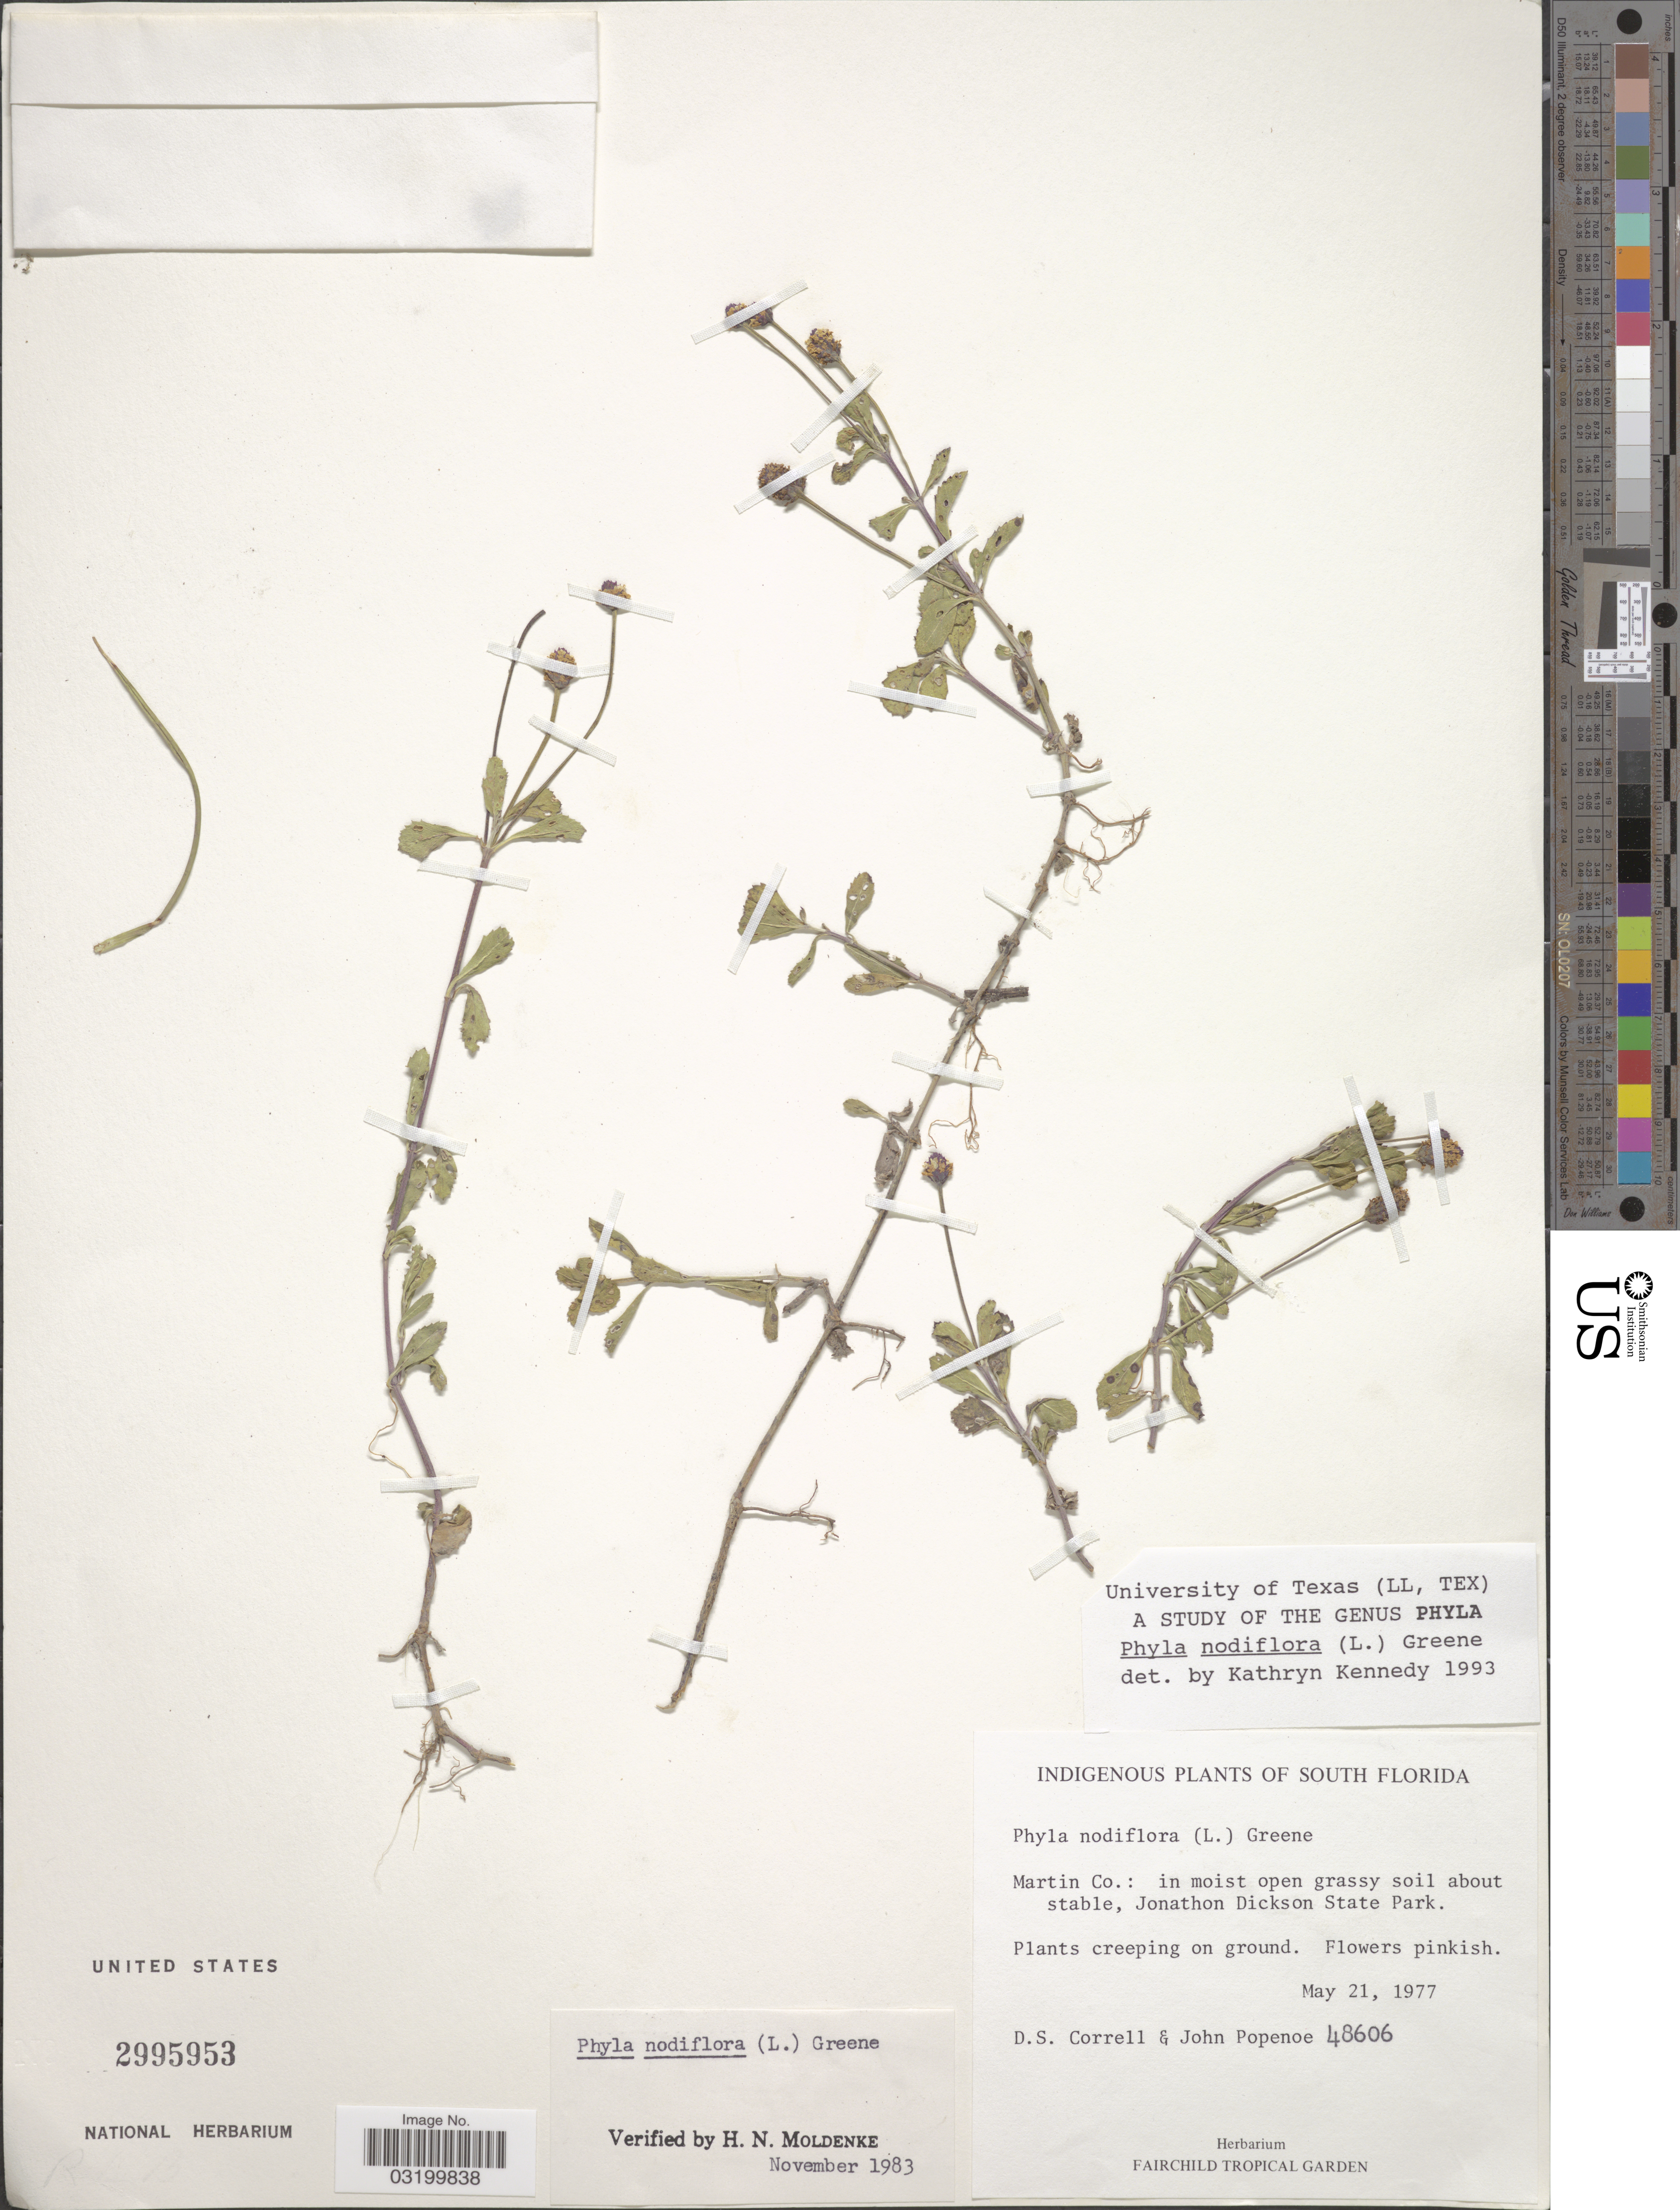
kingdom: Plantae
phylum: Tracheophyta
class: Magnoliopsida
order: Lamiales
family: Verbenaceae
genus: Phyla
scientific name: Phyla nodiflora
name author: (L.) Greene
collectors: D. S. Correll & J. Popenoe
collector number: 48606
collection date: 1977-05-21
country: United States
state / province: Florida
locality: South Florida. Martin Co.: in moist open grassy soil about stable, Jonathan Dickson State Park.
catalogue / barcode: US 2995953